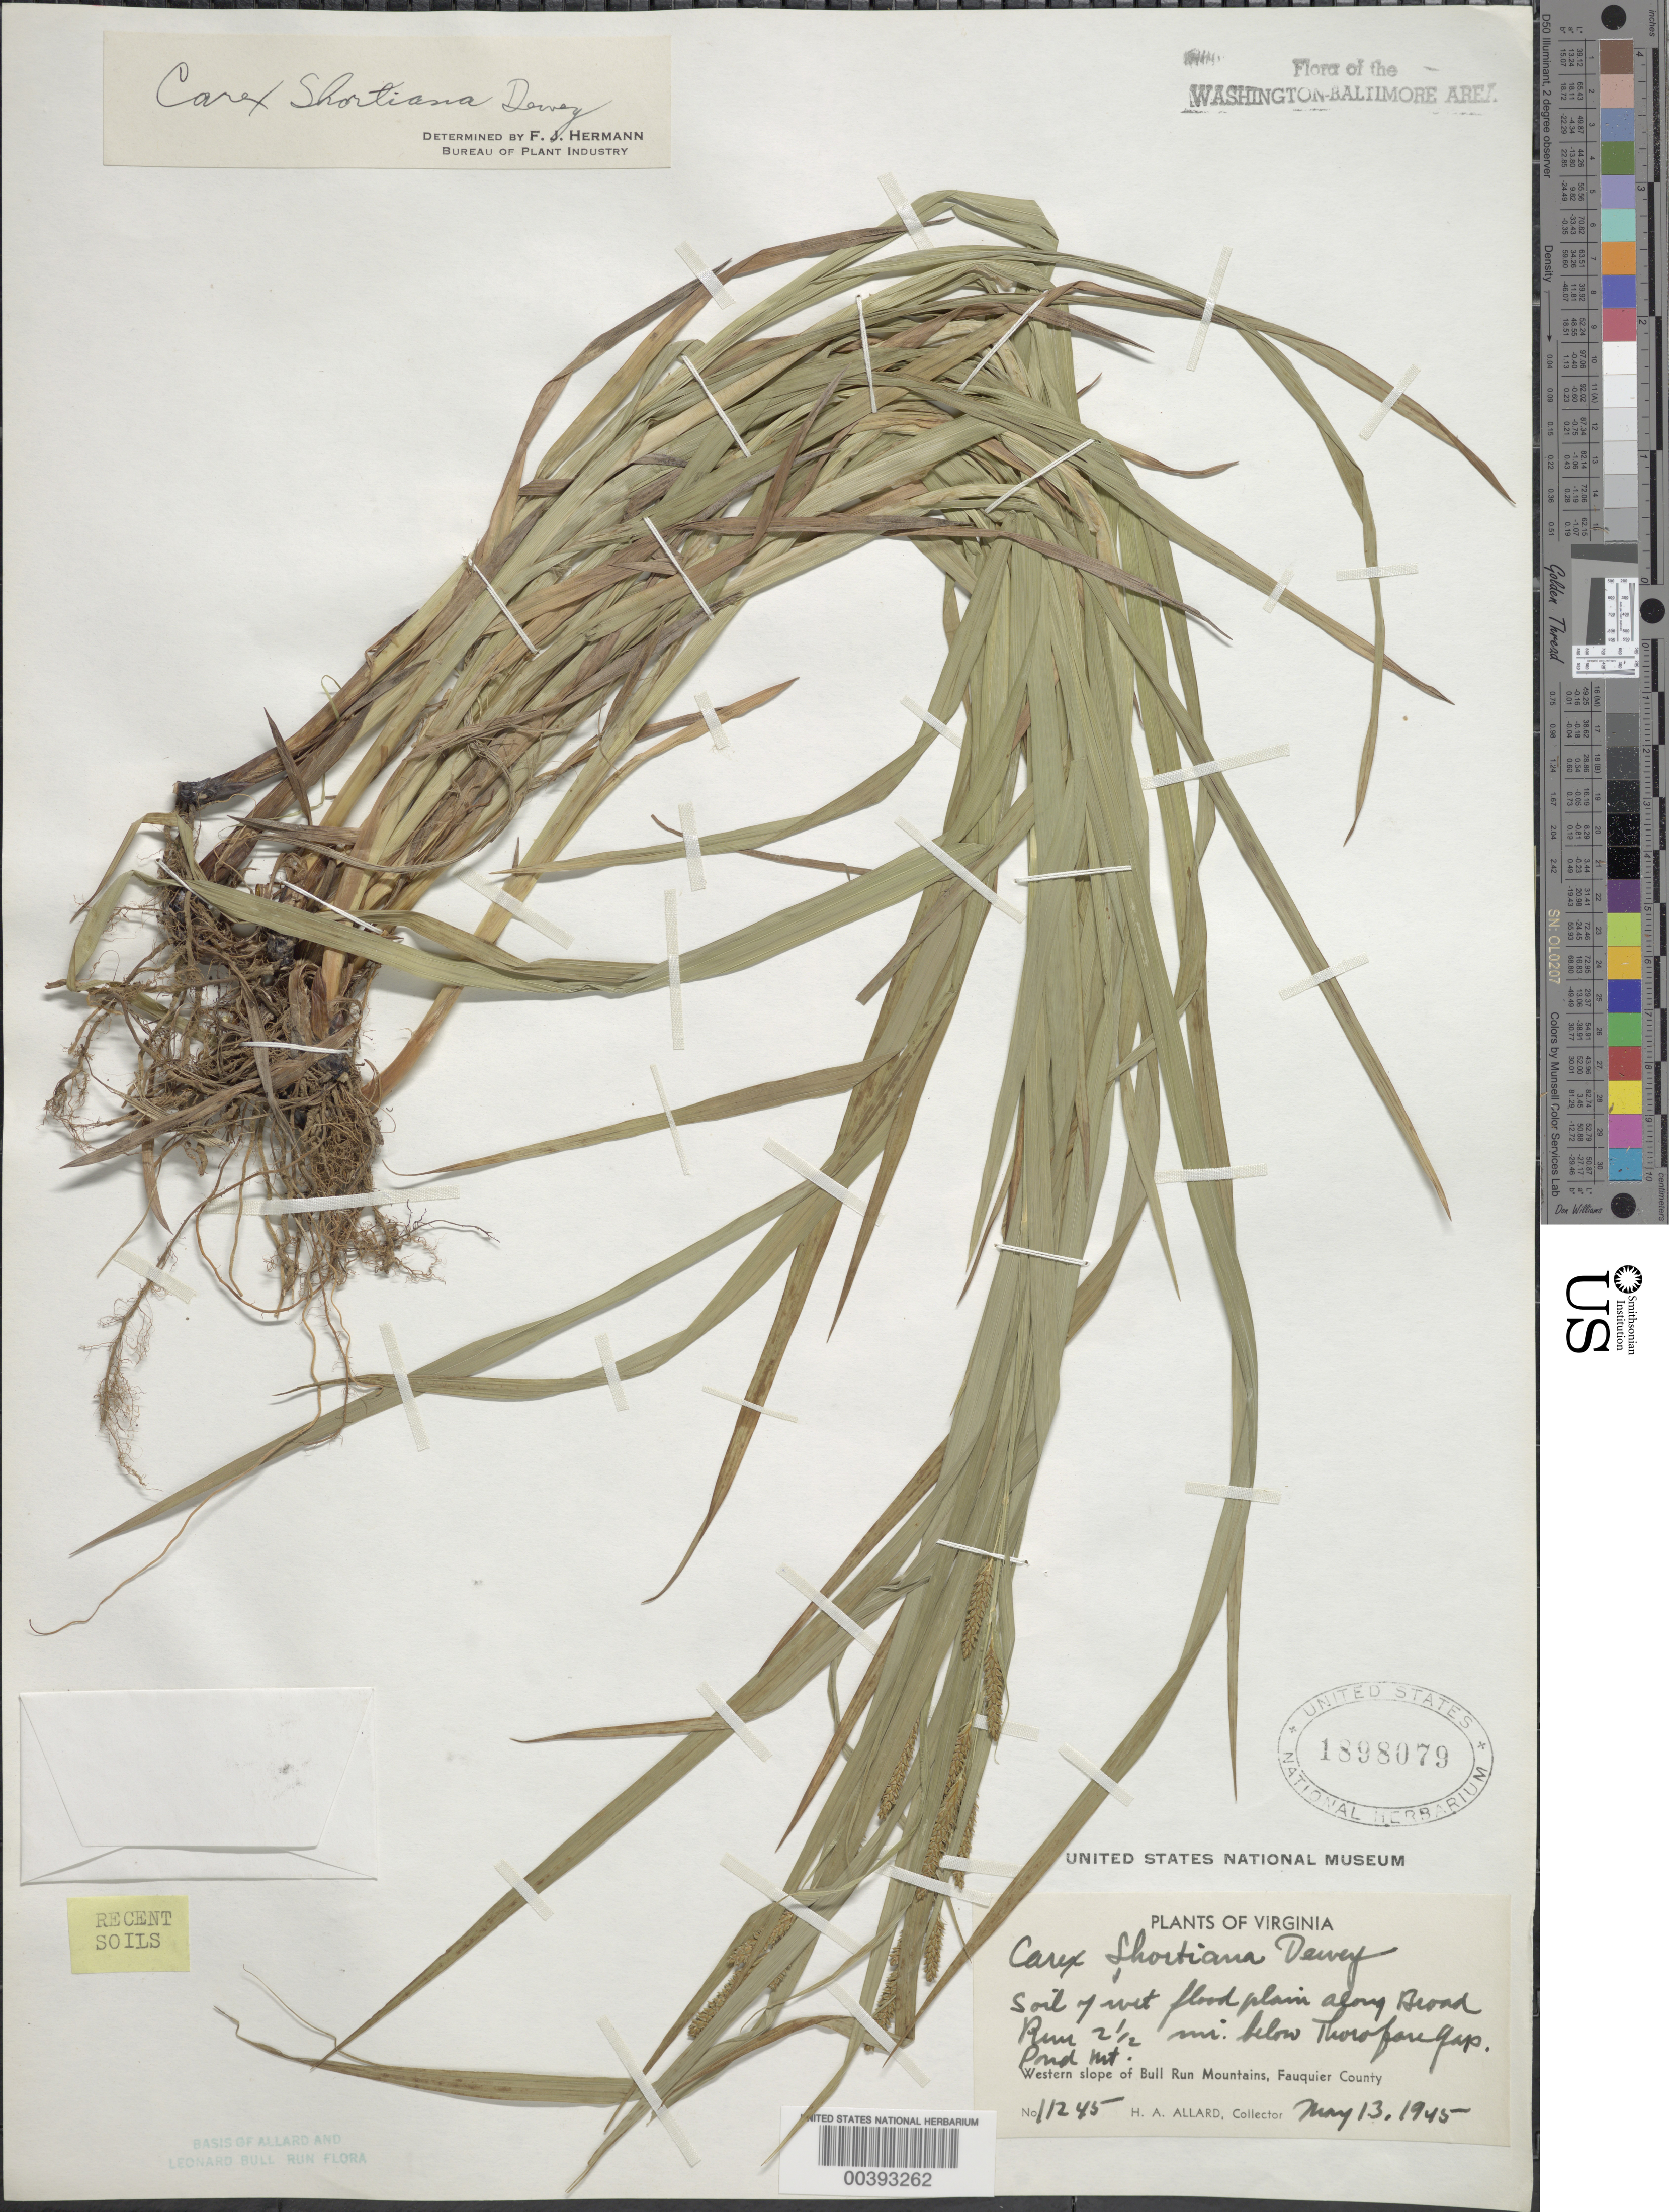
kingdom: Plantae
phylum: Tracheophyta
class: Liliopsida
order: Poales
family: Cyperaceae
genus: Carex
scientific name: Carex shortiana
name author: Dewey & Torr.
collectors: H. A. Allard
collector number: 11245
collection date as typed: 13 May 1945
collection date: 1945-05-13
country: United States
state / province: Virginia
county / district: Fauquier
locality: Broad Run below Thorofare Gap, Pond Mountain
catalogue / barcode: US 1898079